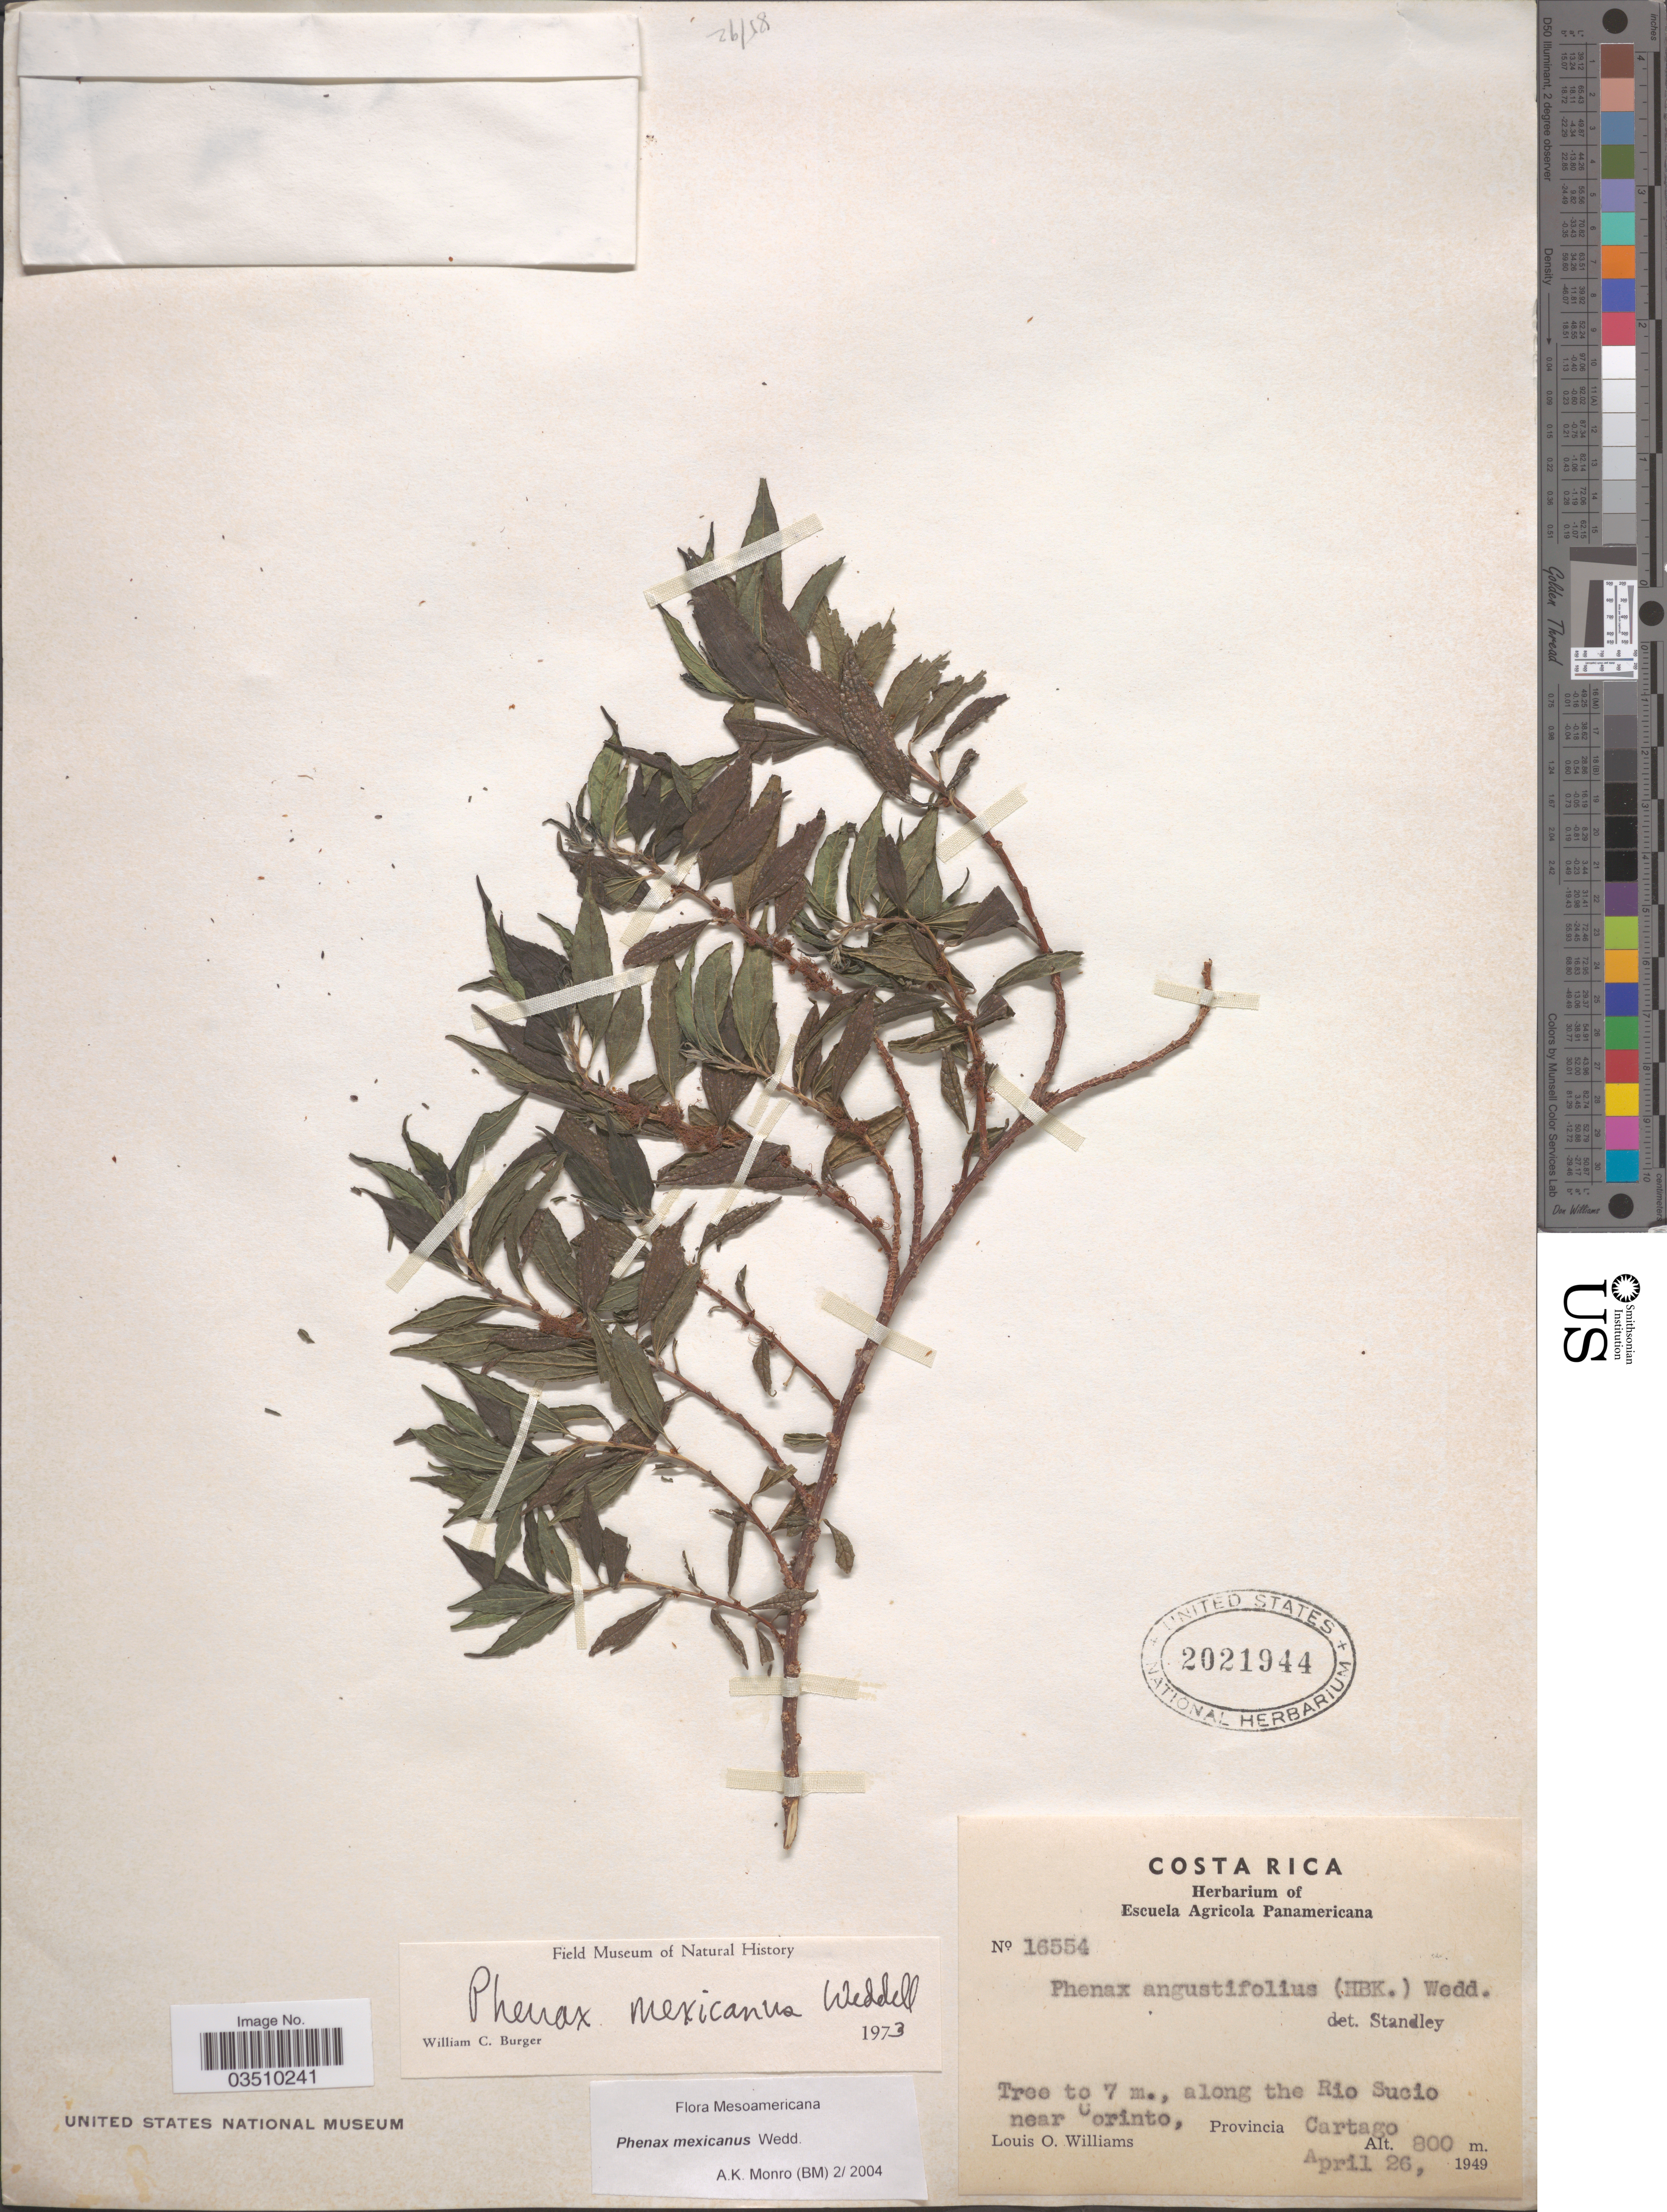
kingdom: Plantae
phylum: Tracheophyta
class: Magnoliopsida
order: Rosales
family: Urticaceae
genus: Phenax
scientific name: Phenax mexicanus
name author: Wedd.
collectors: L. O. Williams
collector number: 16554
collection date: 1949-04-26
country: Costa Rica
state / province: Cartago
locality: Along the Rio Sucio near Corinto.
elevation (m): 800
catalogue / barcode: US 2021944